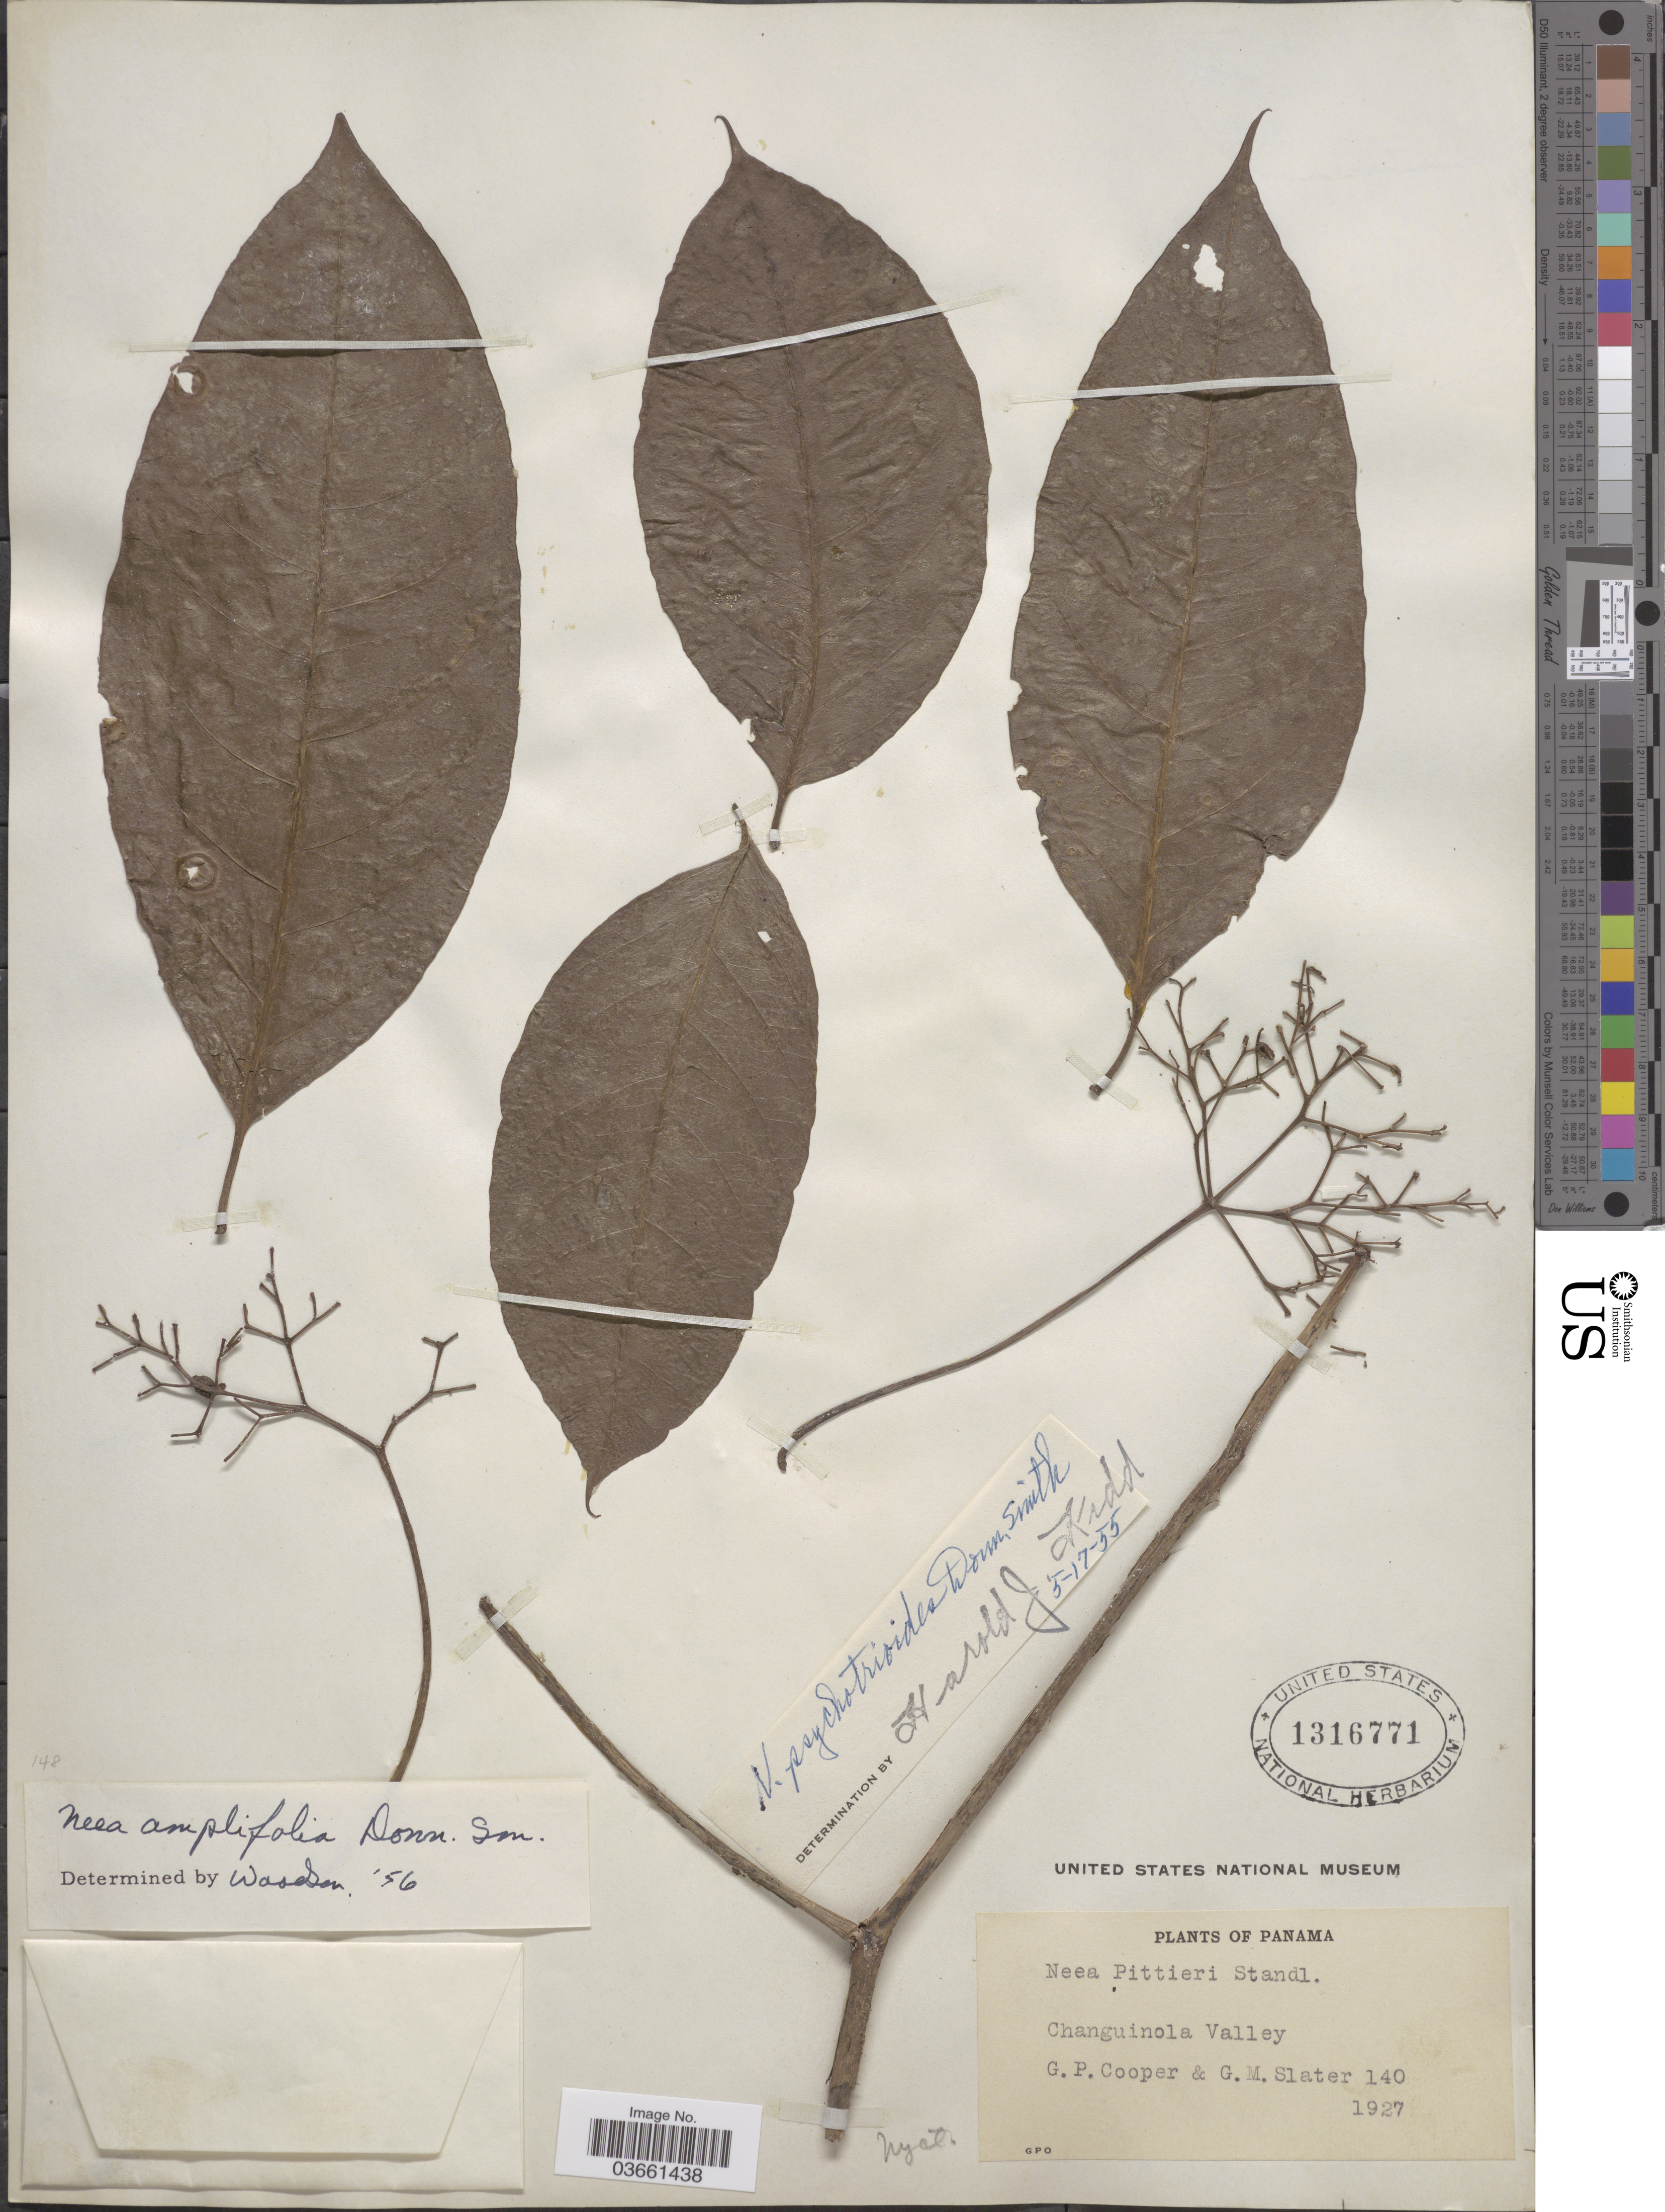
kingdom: Plantae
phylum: Tracheophyta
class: Magnoliopsida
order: Caryophyllales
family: Nyctaginaceae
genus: Neea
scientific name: Neea amplifolia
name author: Donn. Sm.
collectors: G. Cooper & G. Slater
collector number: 140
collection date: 1927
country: Panama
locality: Changuinola Valley.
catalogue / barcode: US 1316771